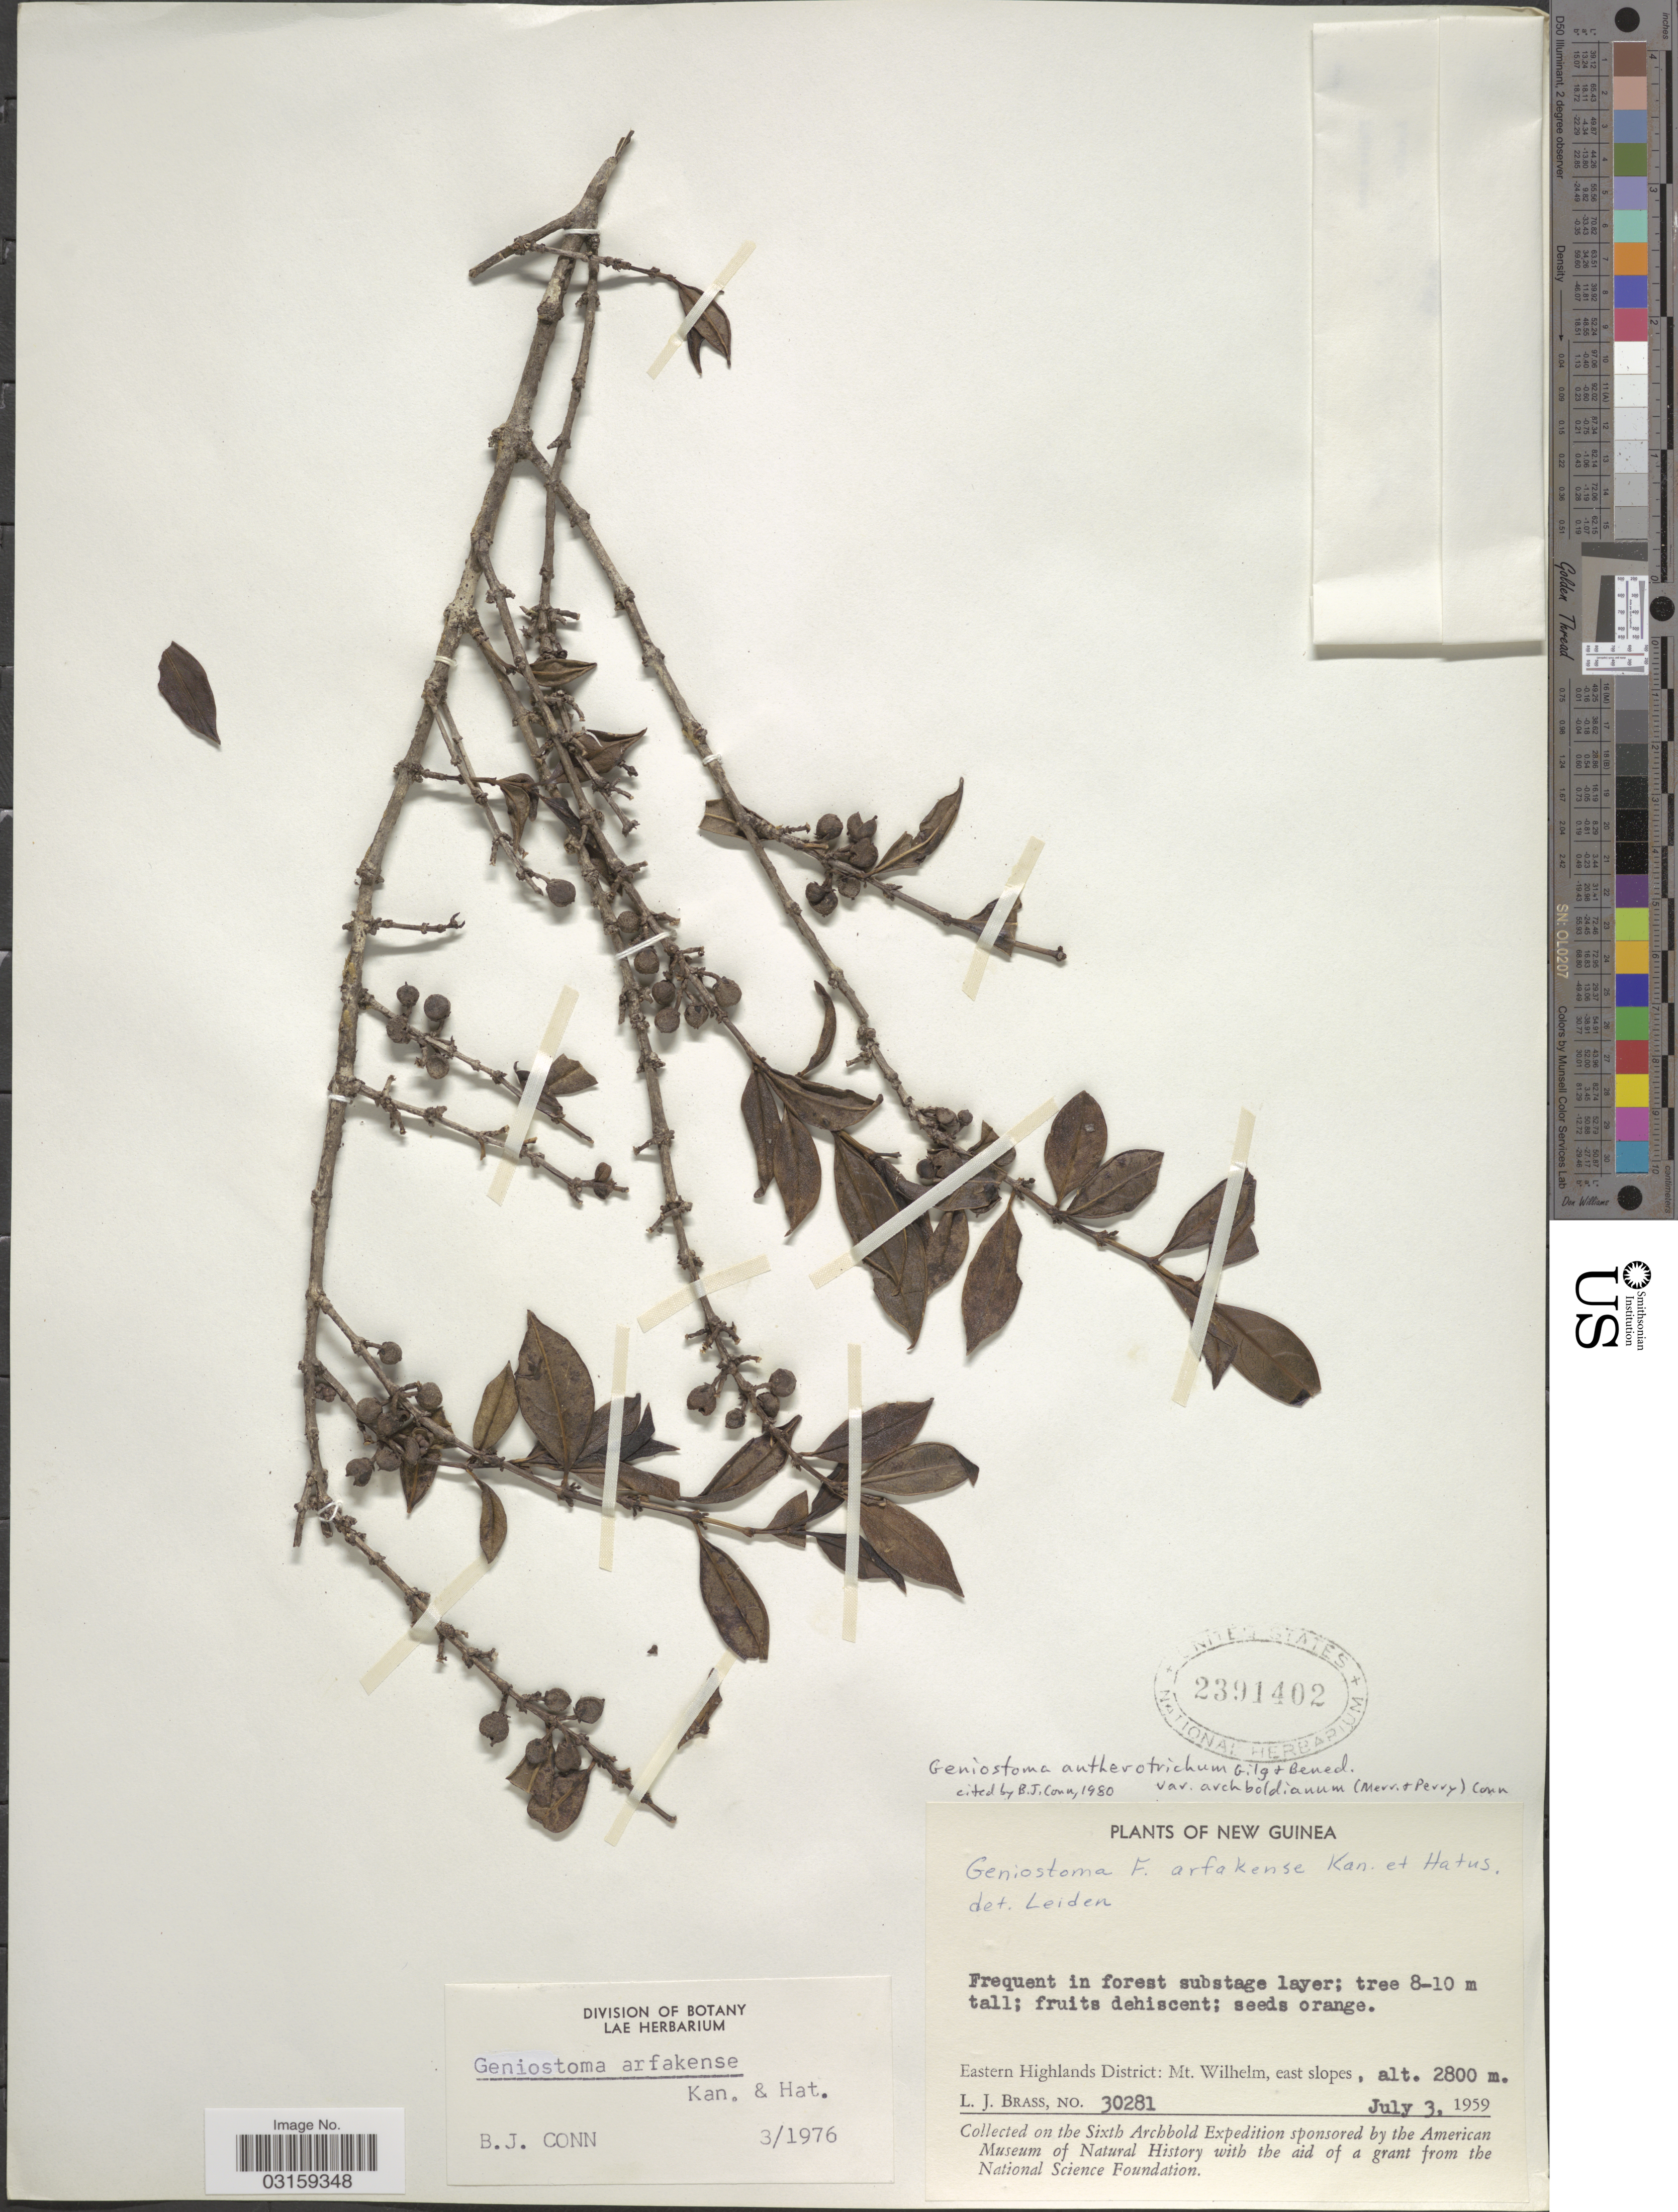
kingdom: Plantae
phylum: Tracheophyta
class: Magnoliopsida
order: Gentianales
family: Loganiaceae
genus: Geniostoma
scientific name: Geniostoma antherotrichum var. archboldianum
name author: (Merr. & L.M. Perry) B.J. Conn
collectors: L. J. Brass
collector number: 30281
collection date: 1959-07-03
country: Papua New Guinea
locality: New Guinea. Eastern Highlands District: Mt. Wilhelm, east slopes.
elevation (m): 2800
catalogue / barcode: US 2391402